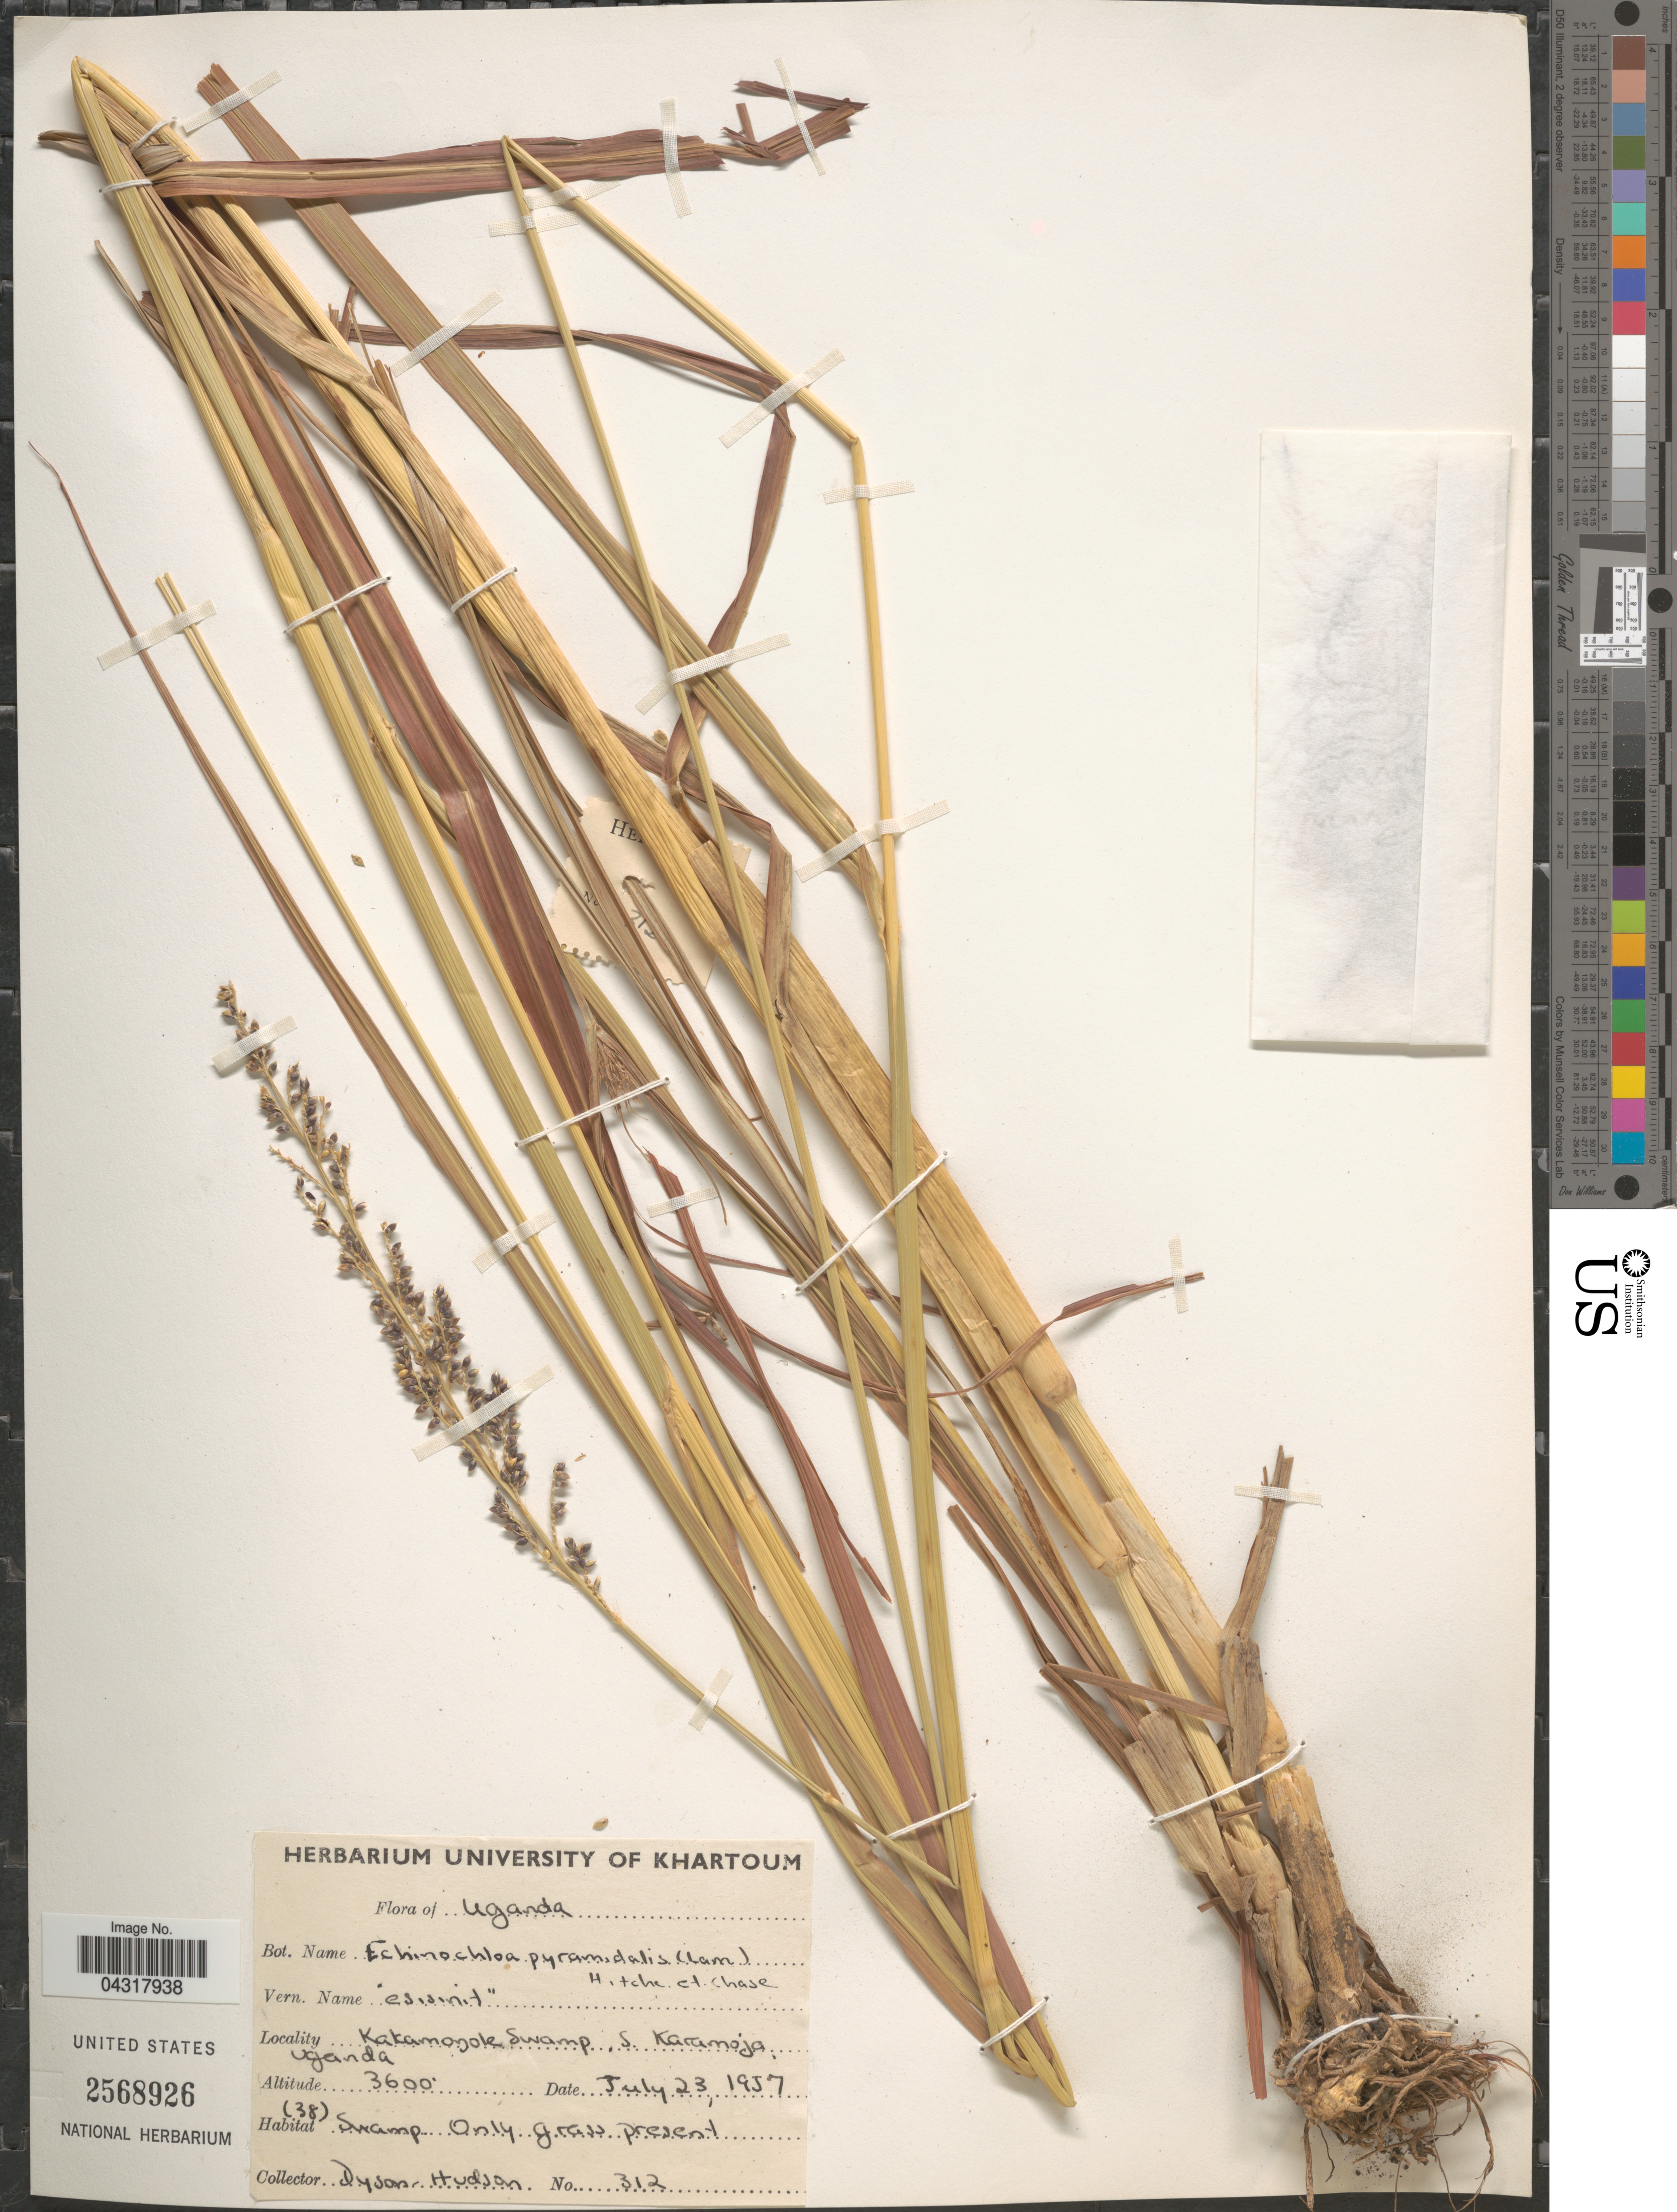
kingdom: Plantae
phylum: Tracheophyta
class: Liliopsida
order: Poales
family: Poaceae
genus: Echinochloa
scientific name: Echinochloa pyramidalis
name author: (Lam.) Hitchc. & Chase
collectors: Dyson-Hudson, --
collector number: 312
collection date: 1957-07-23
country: Uganda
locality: Kakamoyole Swamp, S. Karamoja.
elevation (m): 1097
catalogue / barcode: US 2568926